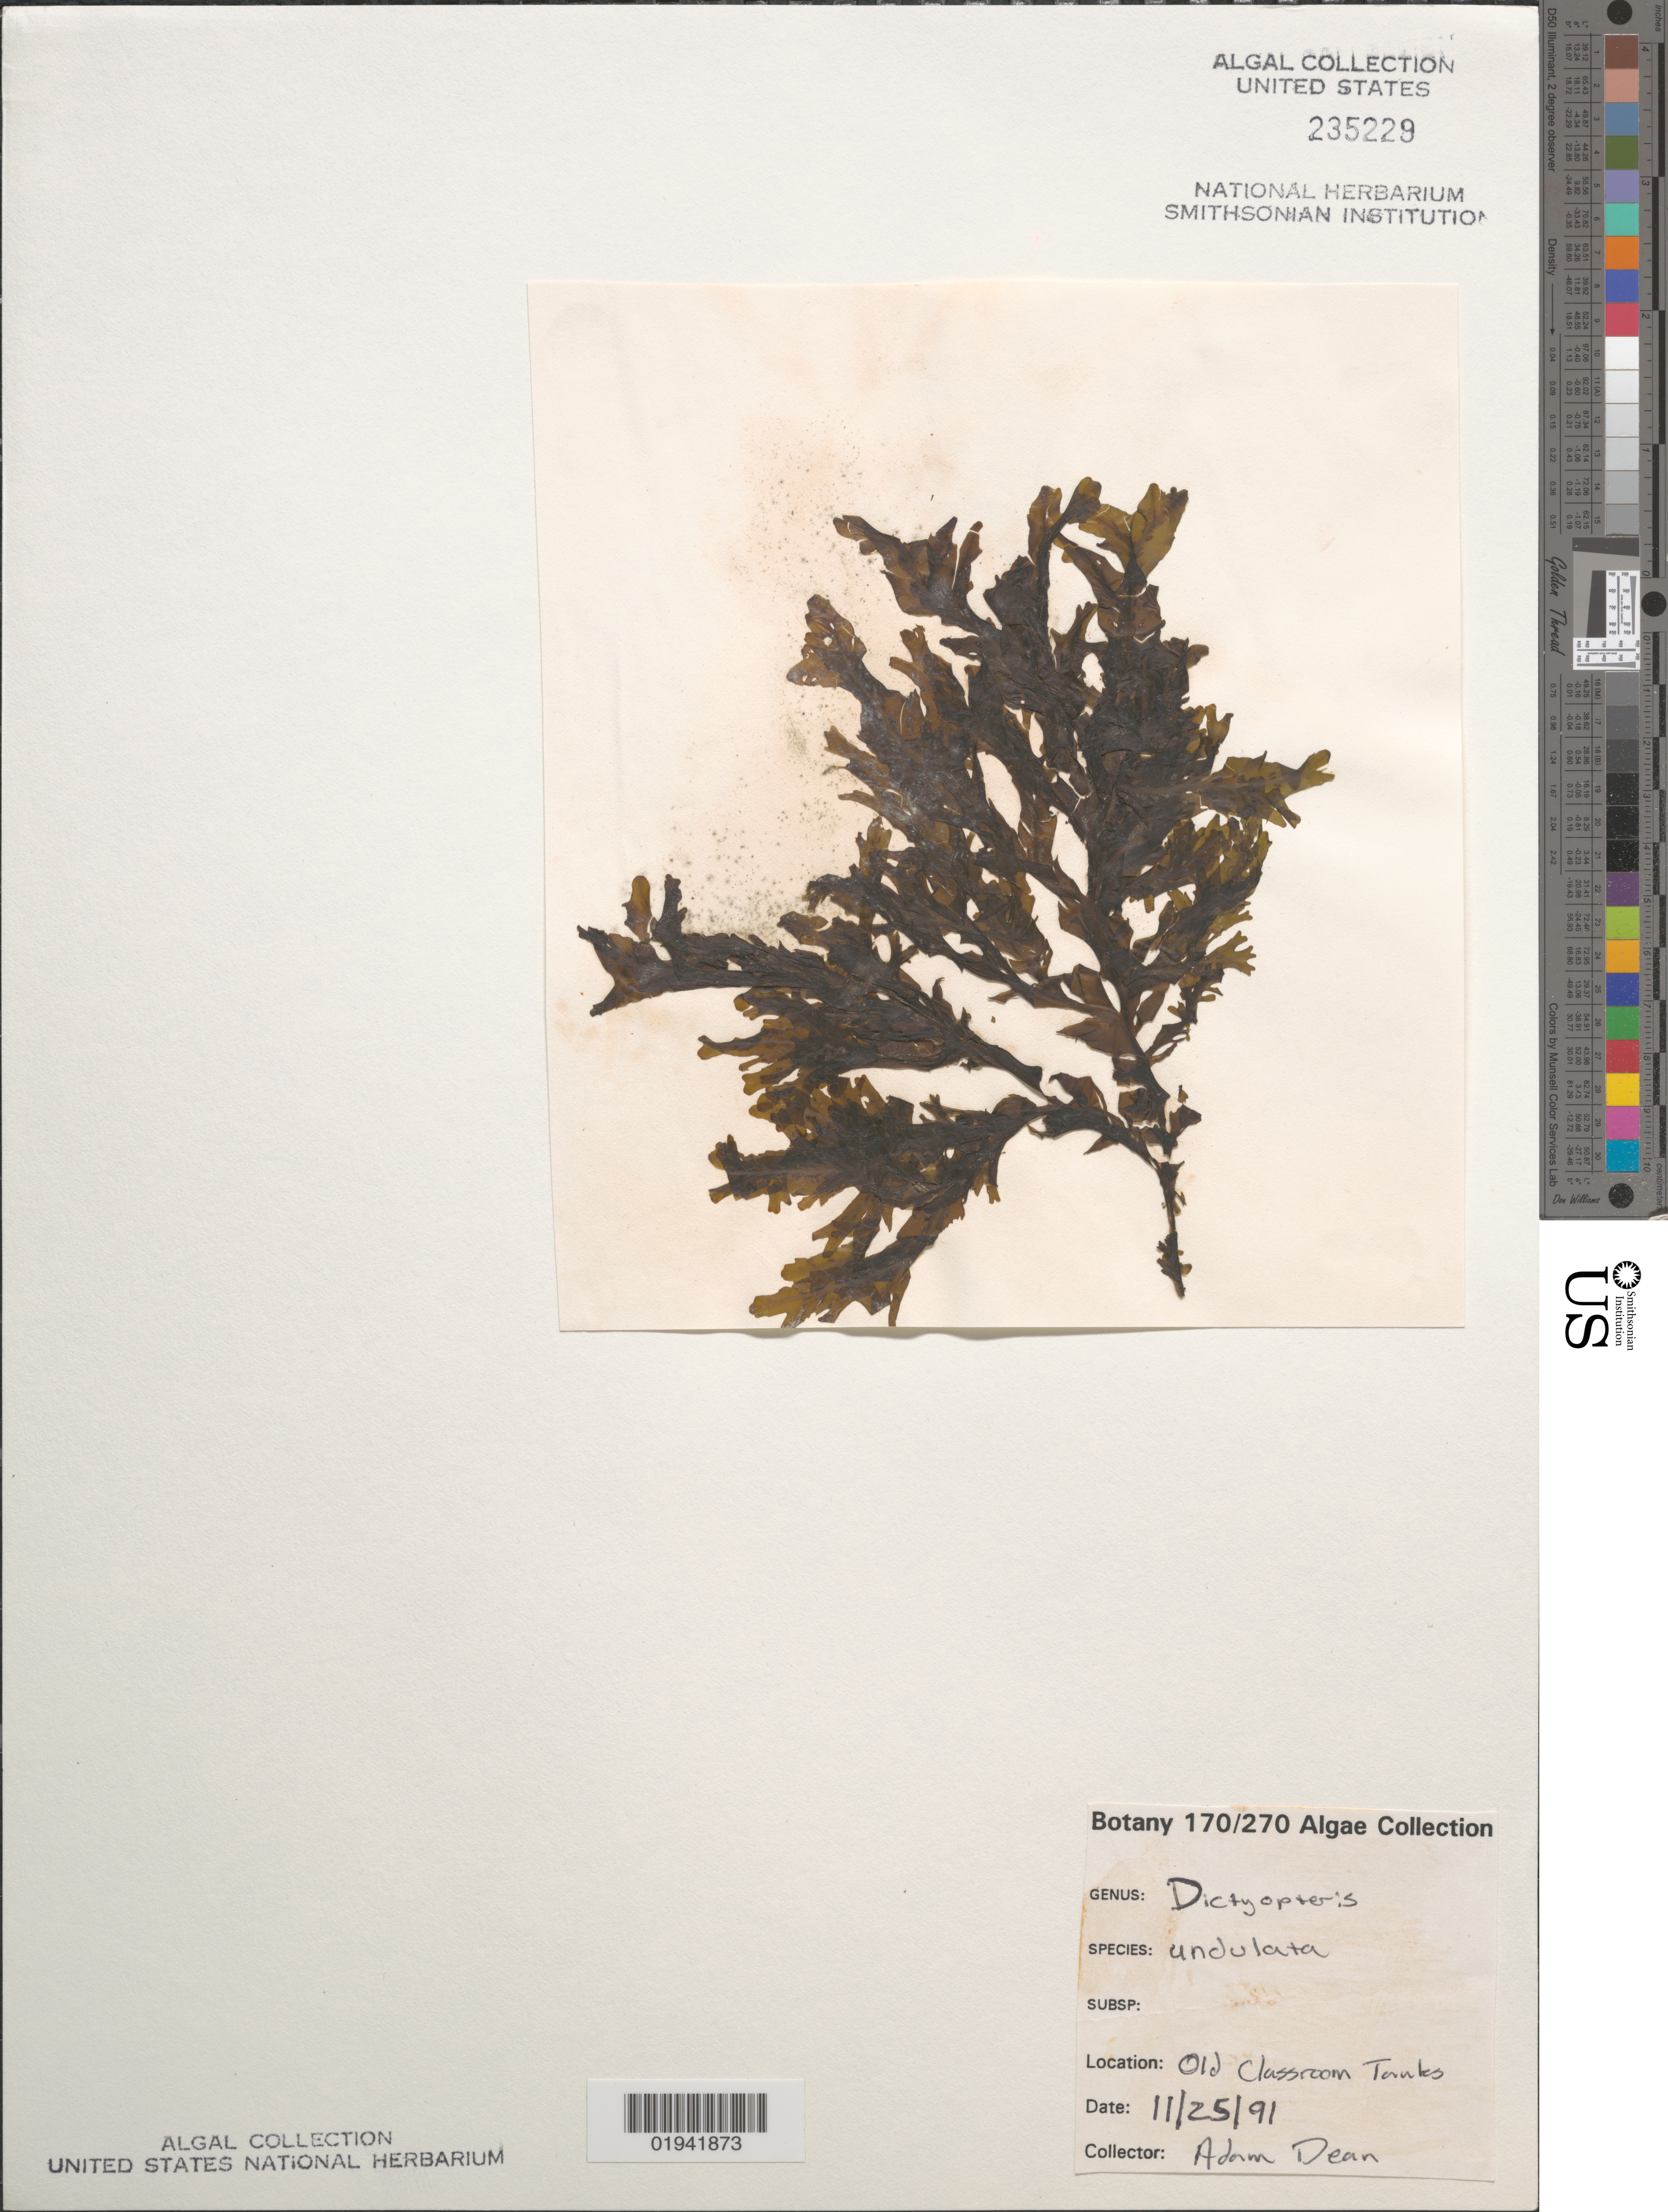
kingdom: Chromista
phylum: Ochrophyta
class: Phaeophyceae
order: Dictyotales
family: Dictyotaceae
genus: Dictyopteris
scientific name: Dictyopteris undulata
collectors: A. Dean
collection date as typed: Transcribed d/m/y: 25/11/91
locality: Old Classroom Tanks.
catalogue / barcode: US 235229